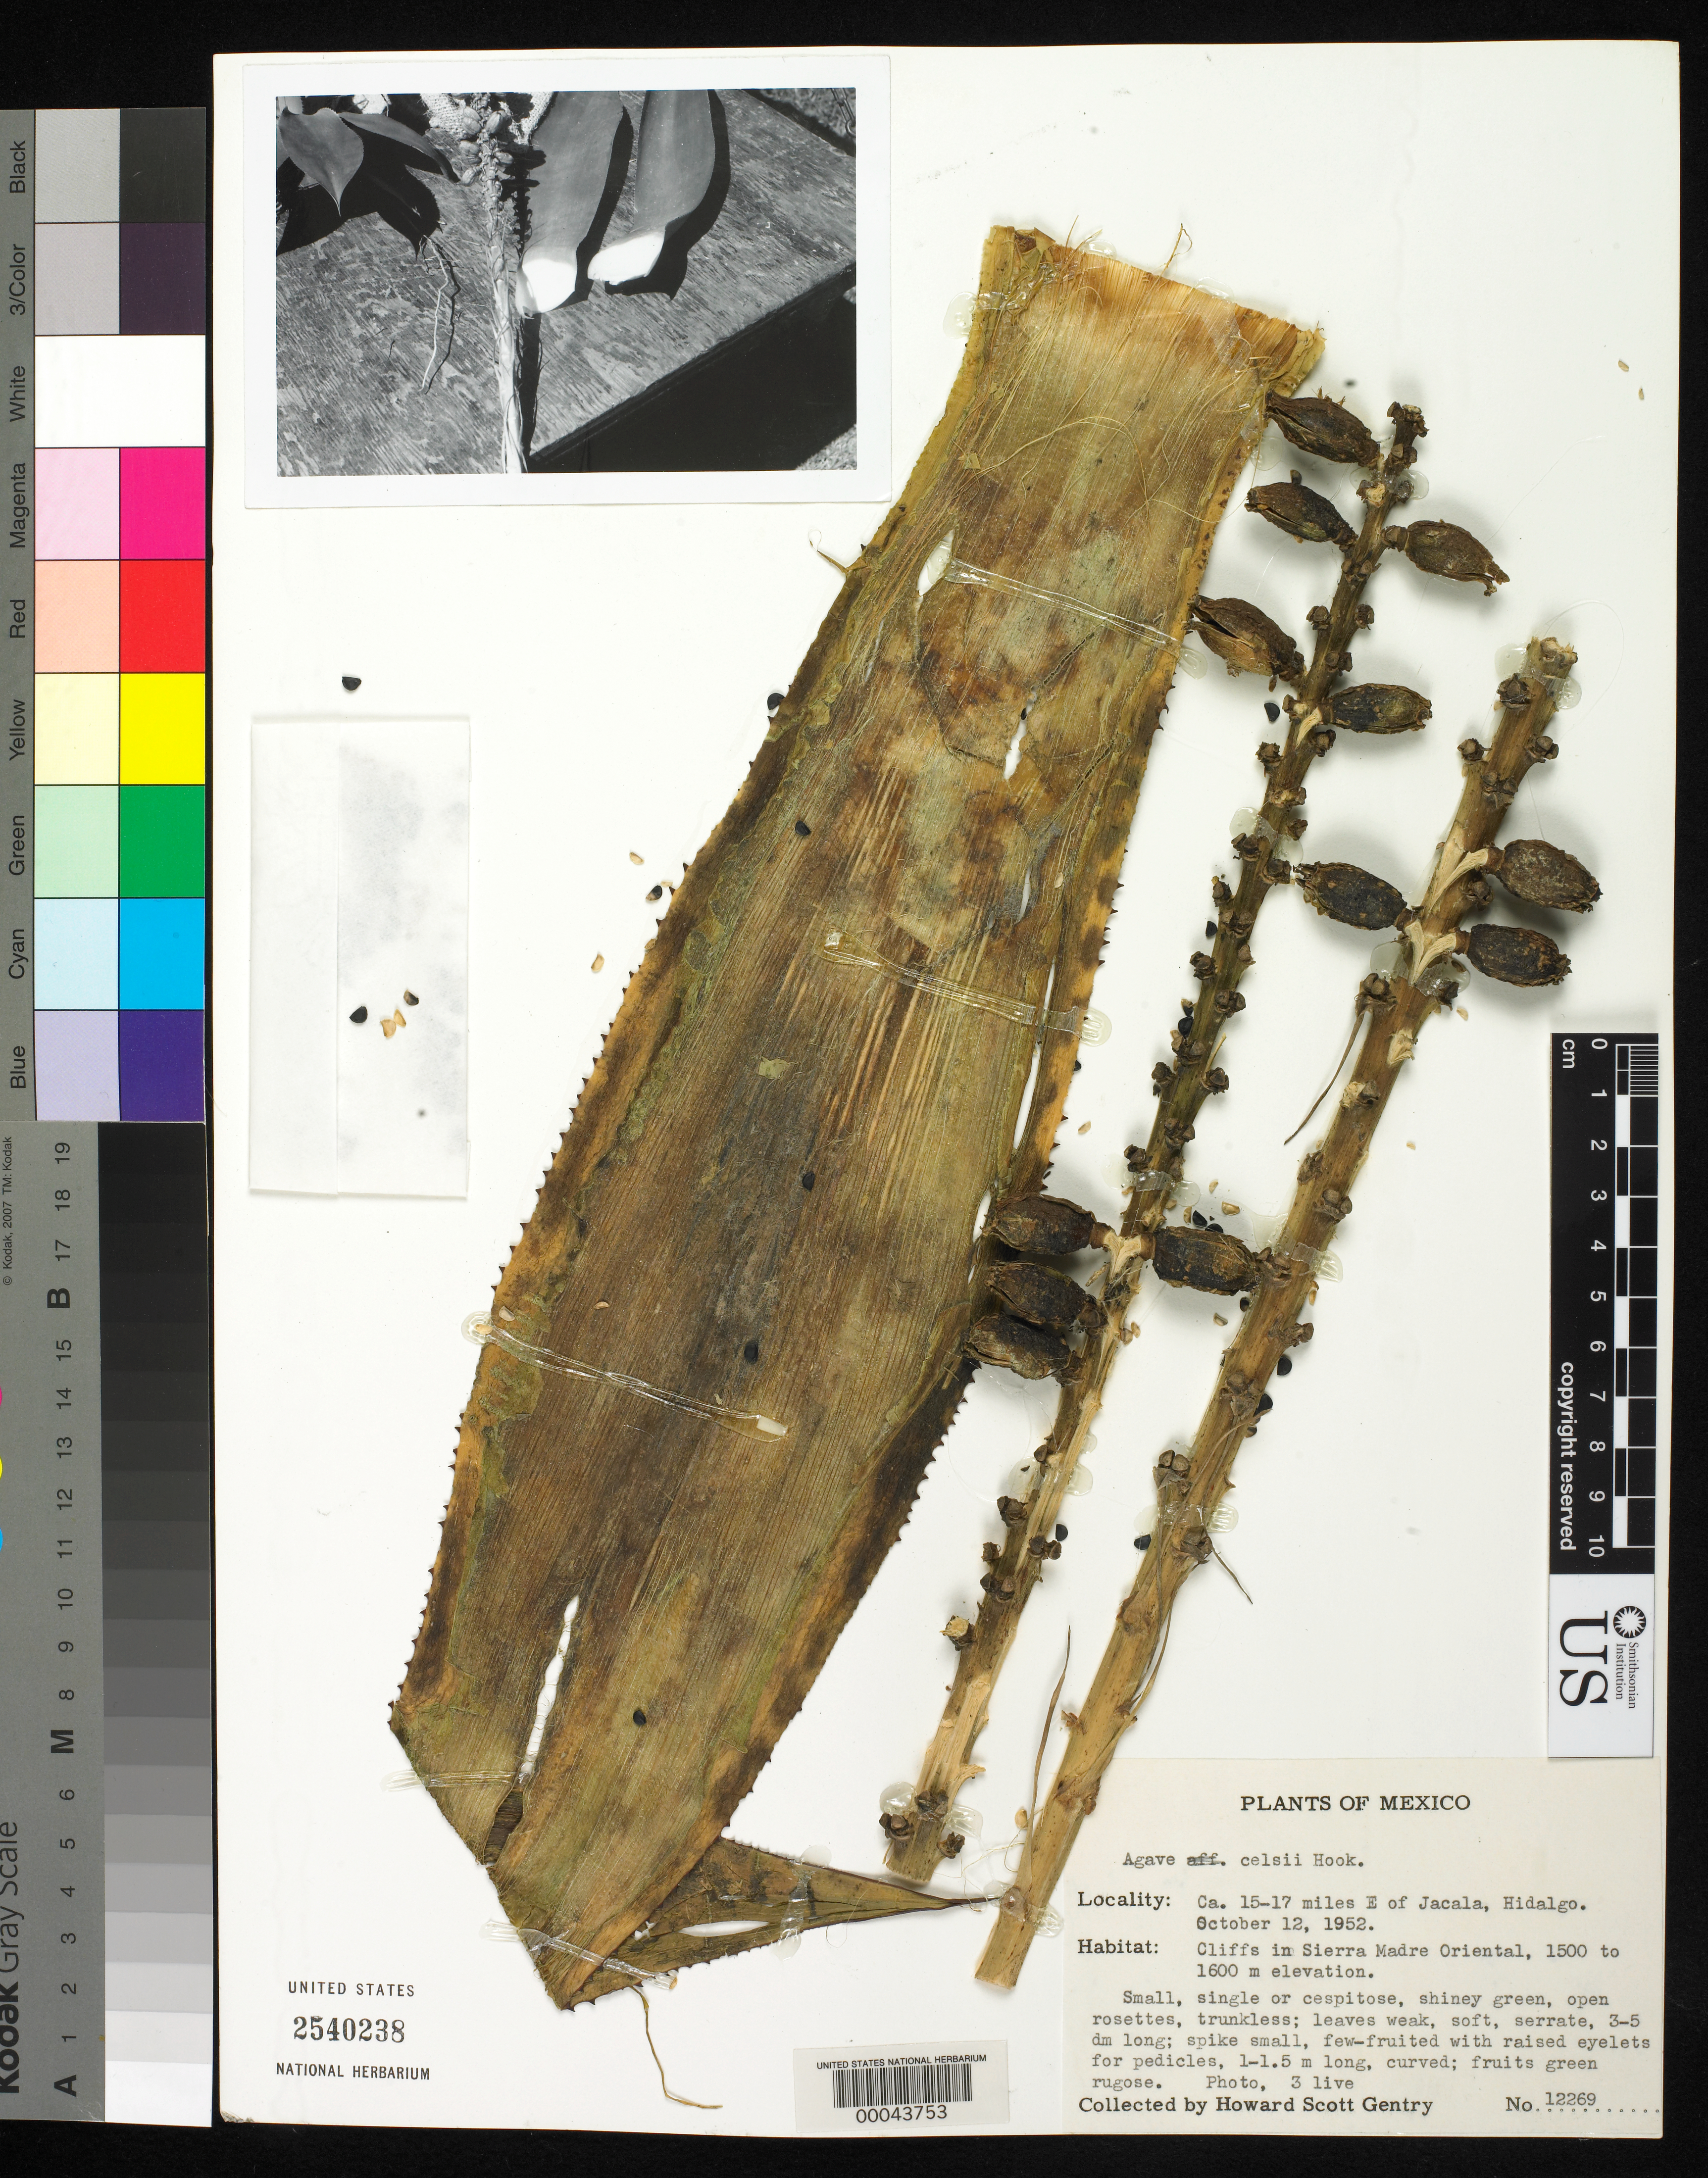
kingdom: Plantae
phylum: Tracheophyta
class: Liliopsida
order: Asparagales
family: Asparagaceae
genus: Agave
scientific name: Agave celsii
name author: Hook.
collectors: H. S. Gentry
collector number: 12269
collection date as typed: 12 Oct 1952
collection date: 1952-10-12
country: Mexico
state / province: Hidalgo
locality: Ca 15-17 mi E of Jacala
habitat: Cliffs in sierra madre oriental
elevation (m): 1500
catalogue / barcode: US 2540238